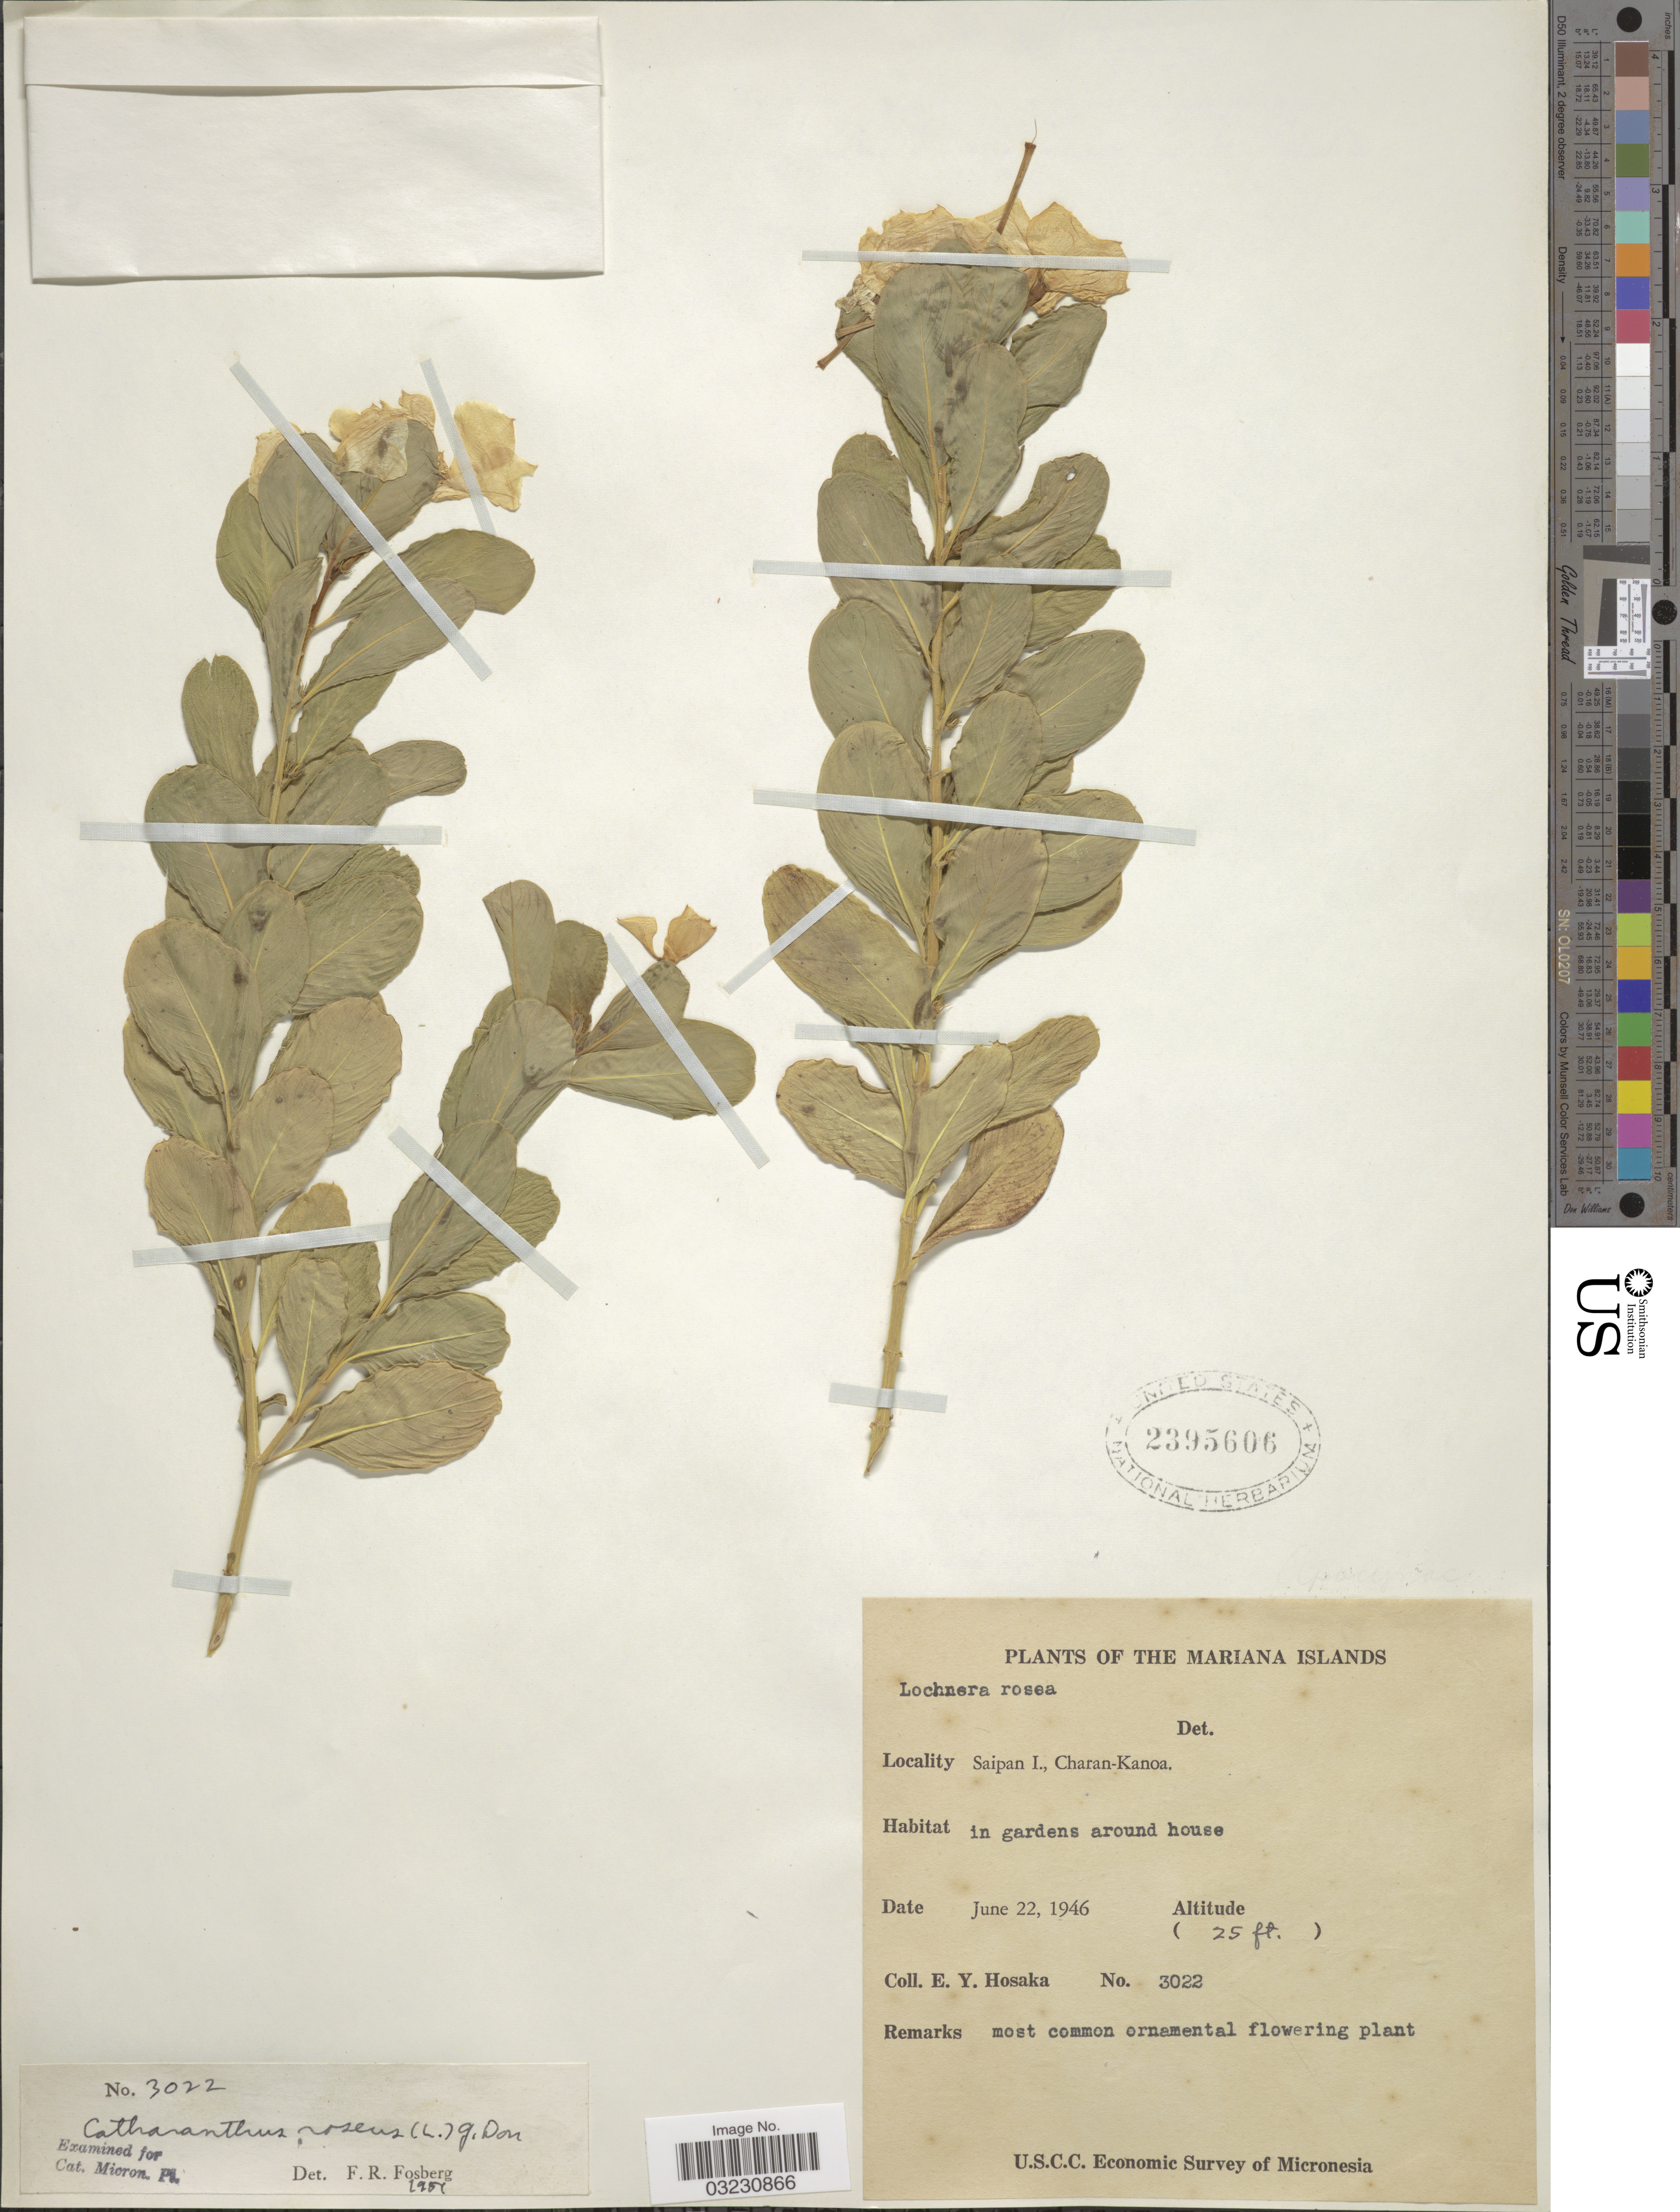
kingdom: Plantae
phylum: Tracheophyta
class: Magnoliopsida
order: Gentianales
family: Apocynaceae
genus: Catharanthus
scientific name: Catharanthus roseus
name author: (L.) G. Don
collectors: E. Y. Hosaka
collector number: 3022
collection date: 1946-06-22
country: Northern Mariana Islands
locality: Mariana Islands. Saipan I., Charan-Kanoa. In gardens around house.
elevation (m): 8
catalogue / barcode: US 2395606